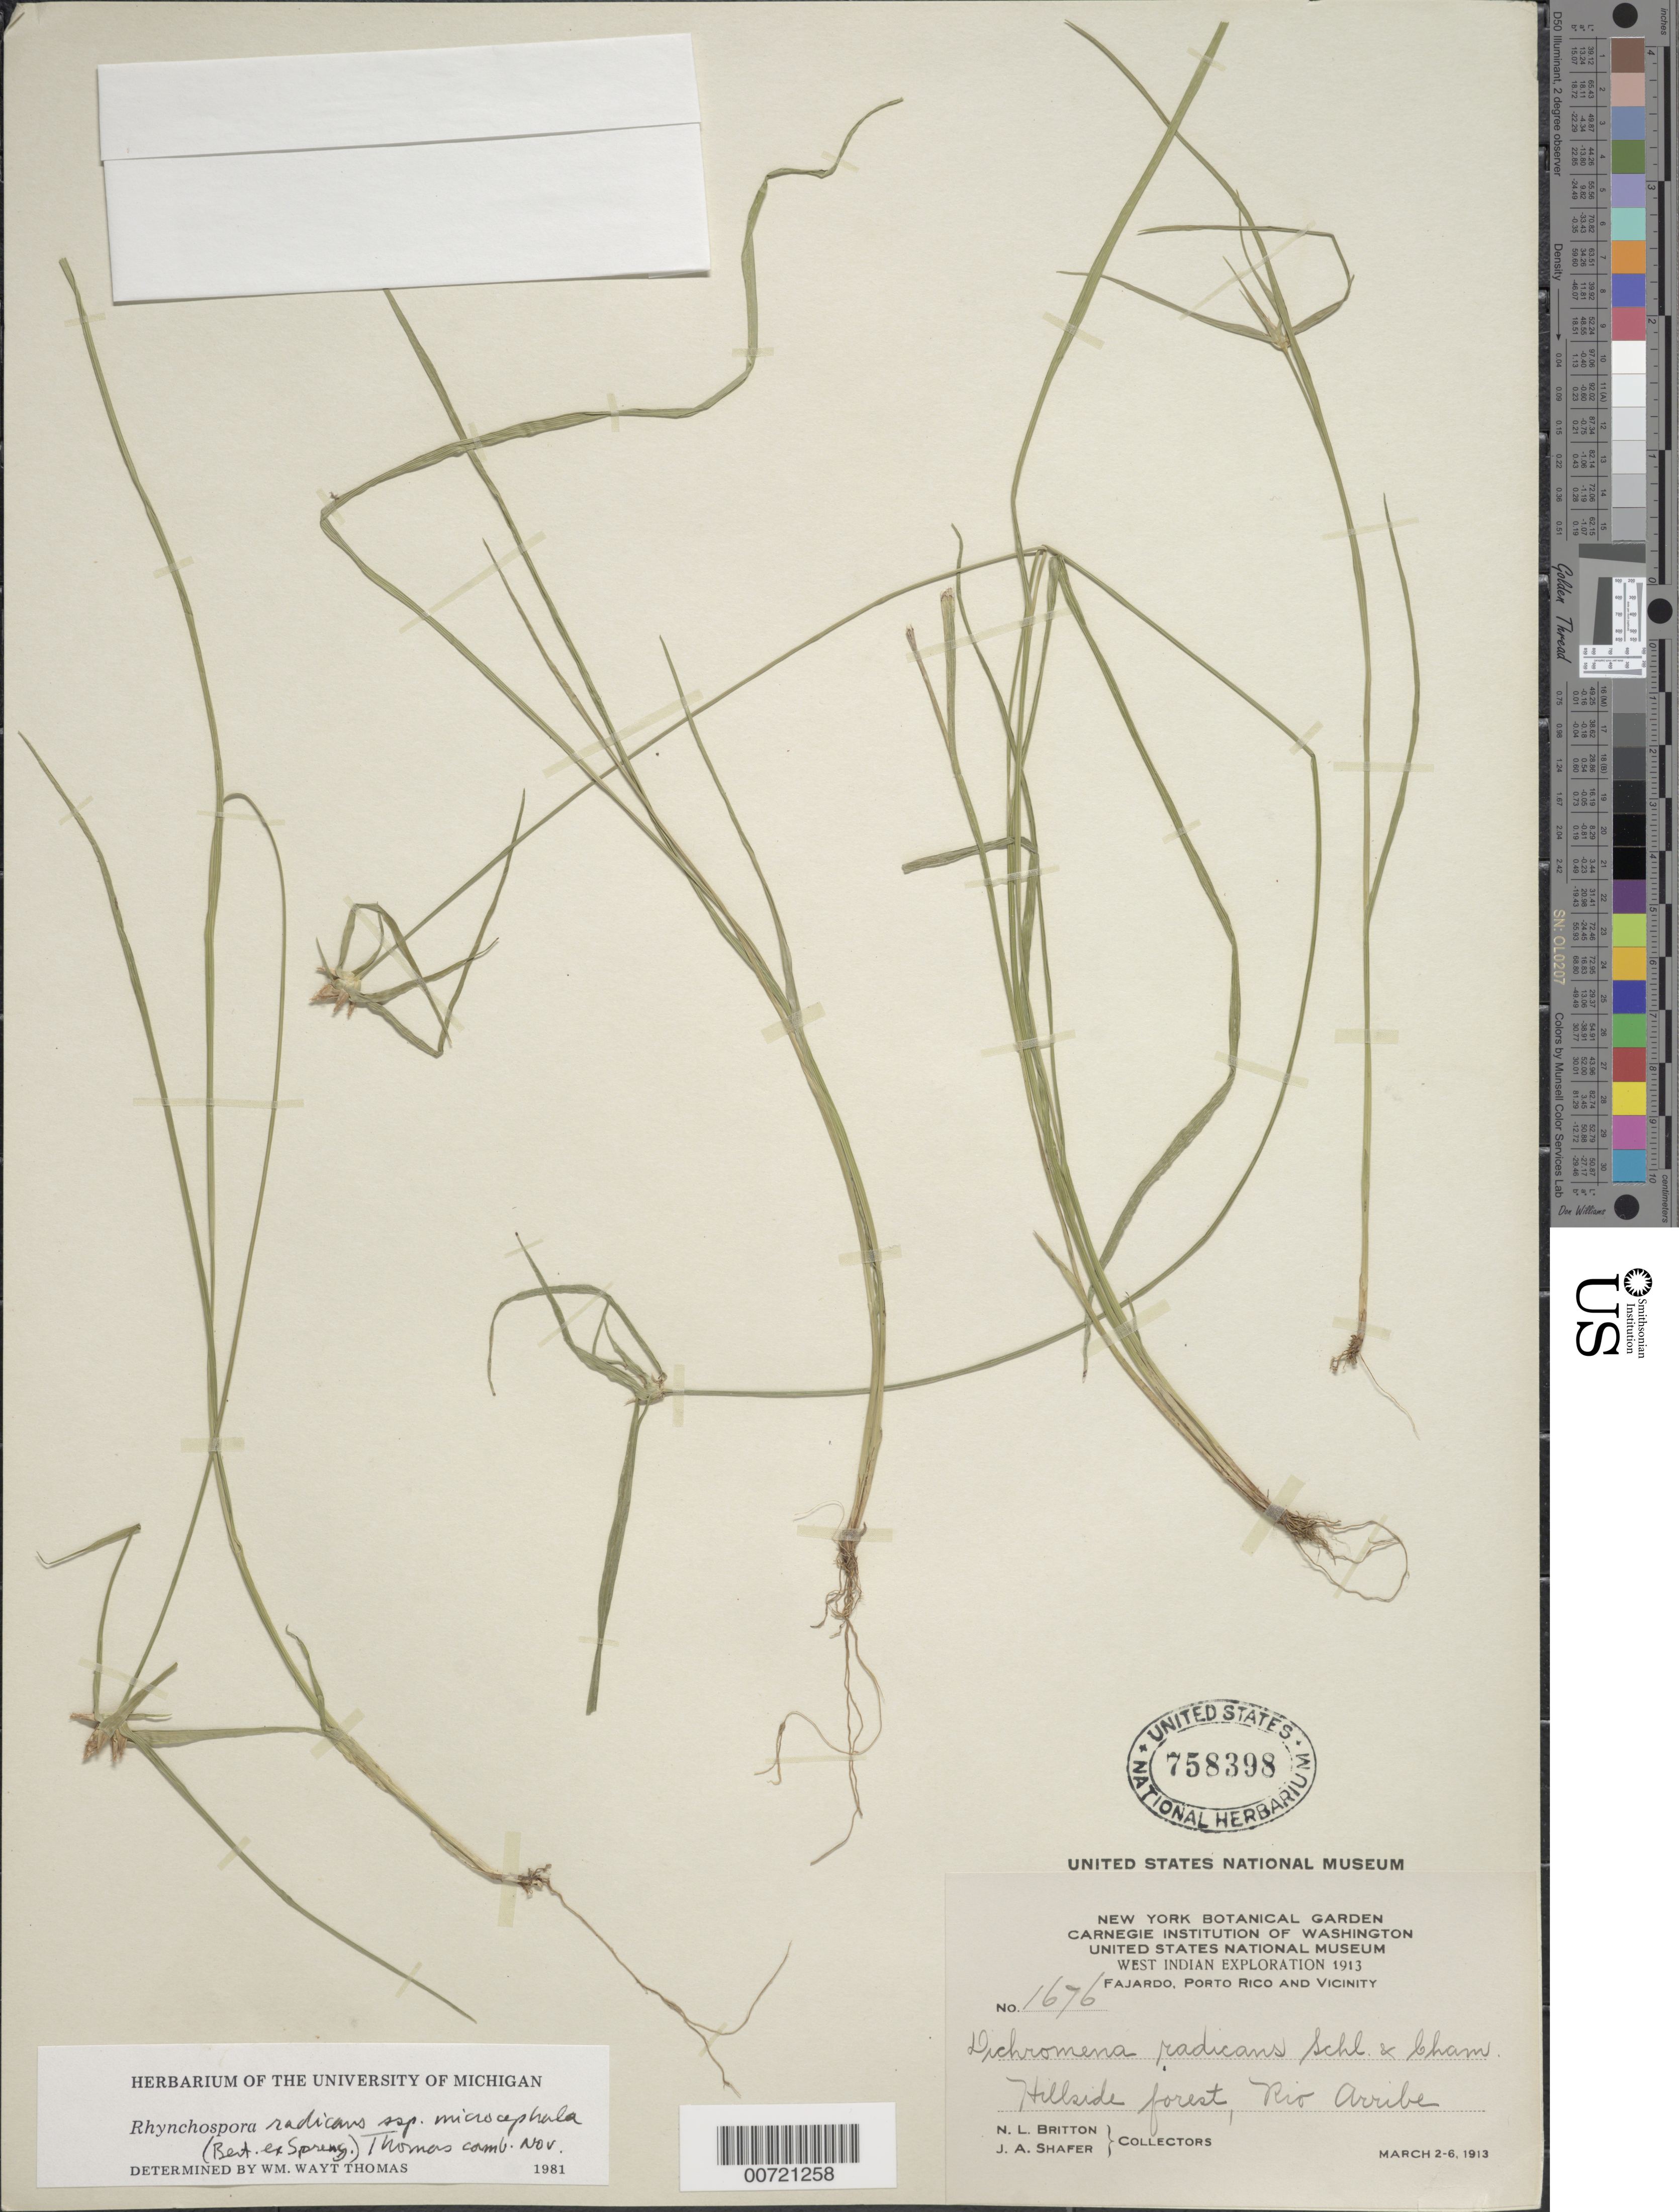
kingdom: Plantae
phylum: Tracheophyta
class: Liliopsida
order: Poales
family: Cyperaceae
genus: Rhynchospora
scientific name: Rhynchospora radicans subsp. microcephala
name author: (Bertero ex Spreng.) W.W. Thomas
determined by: Thomas, W. W.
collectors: N. Britton & J. A. Shafer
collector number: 1676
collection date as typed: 02 Mar 1913 to 06 Mar 1913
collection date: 1913-03-02/1913-03-06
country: Puerto Rico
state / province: Fajardo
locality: Fajardo, Río Arriba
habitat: Hillside forest.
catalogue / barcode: US 758398